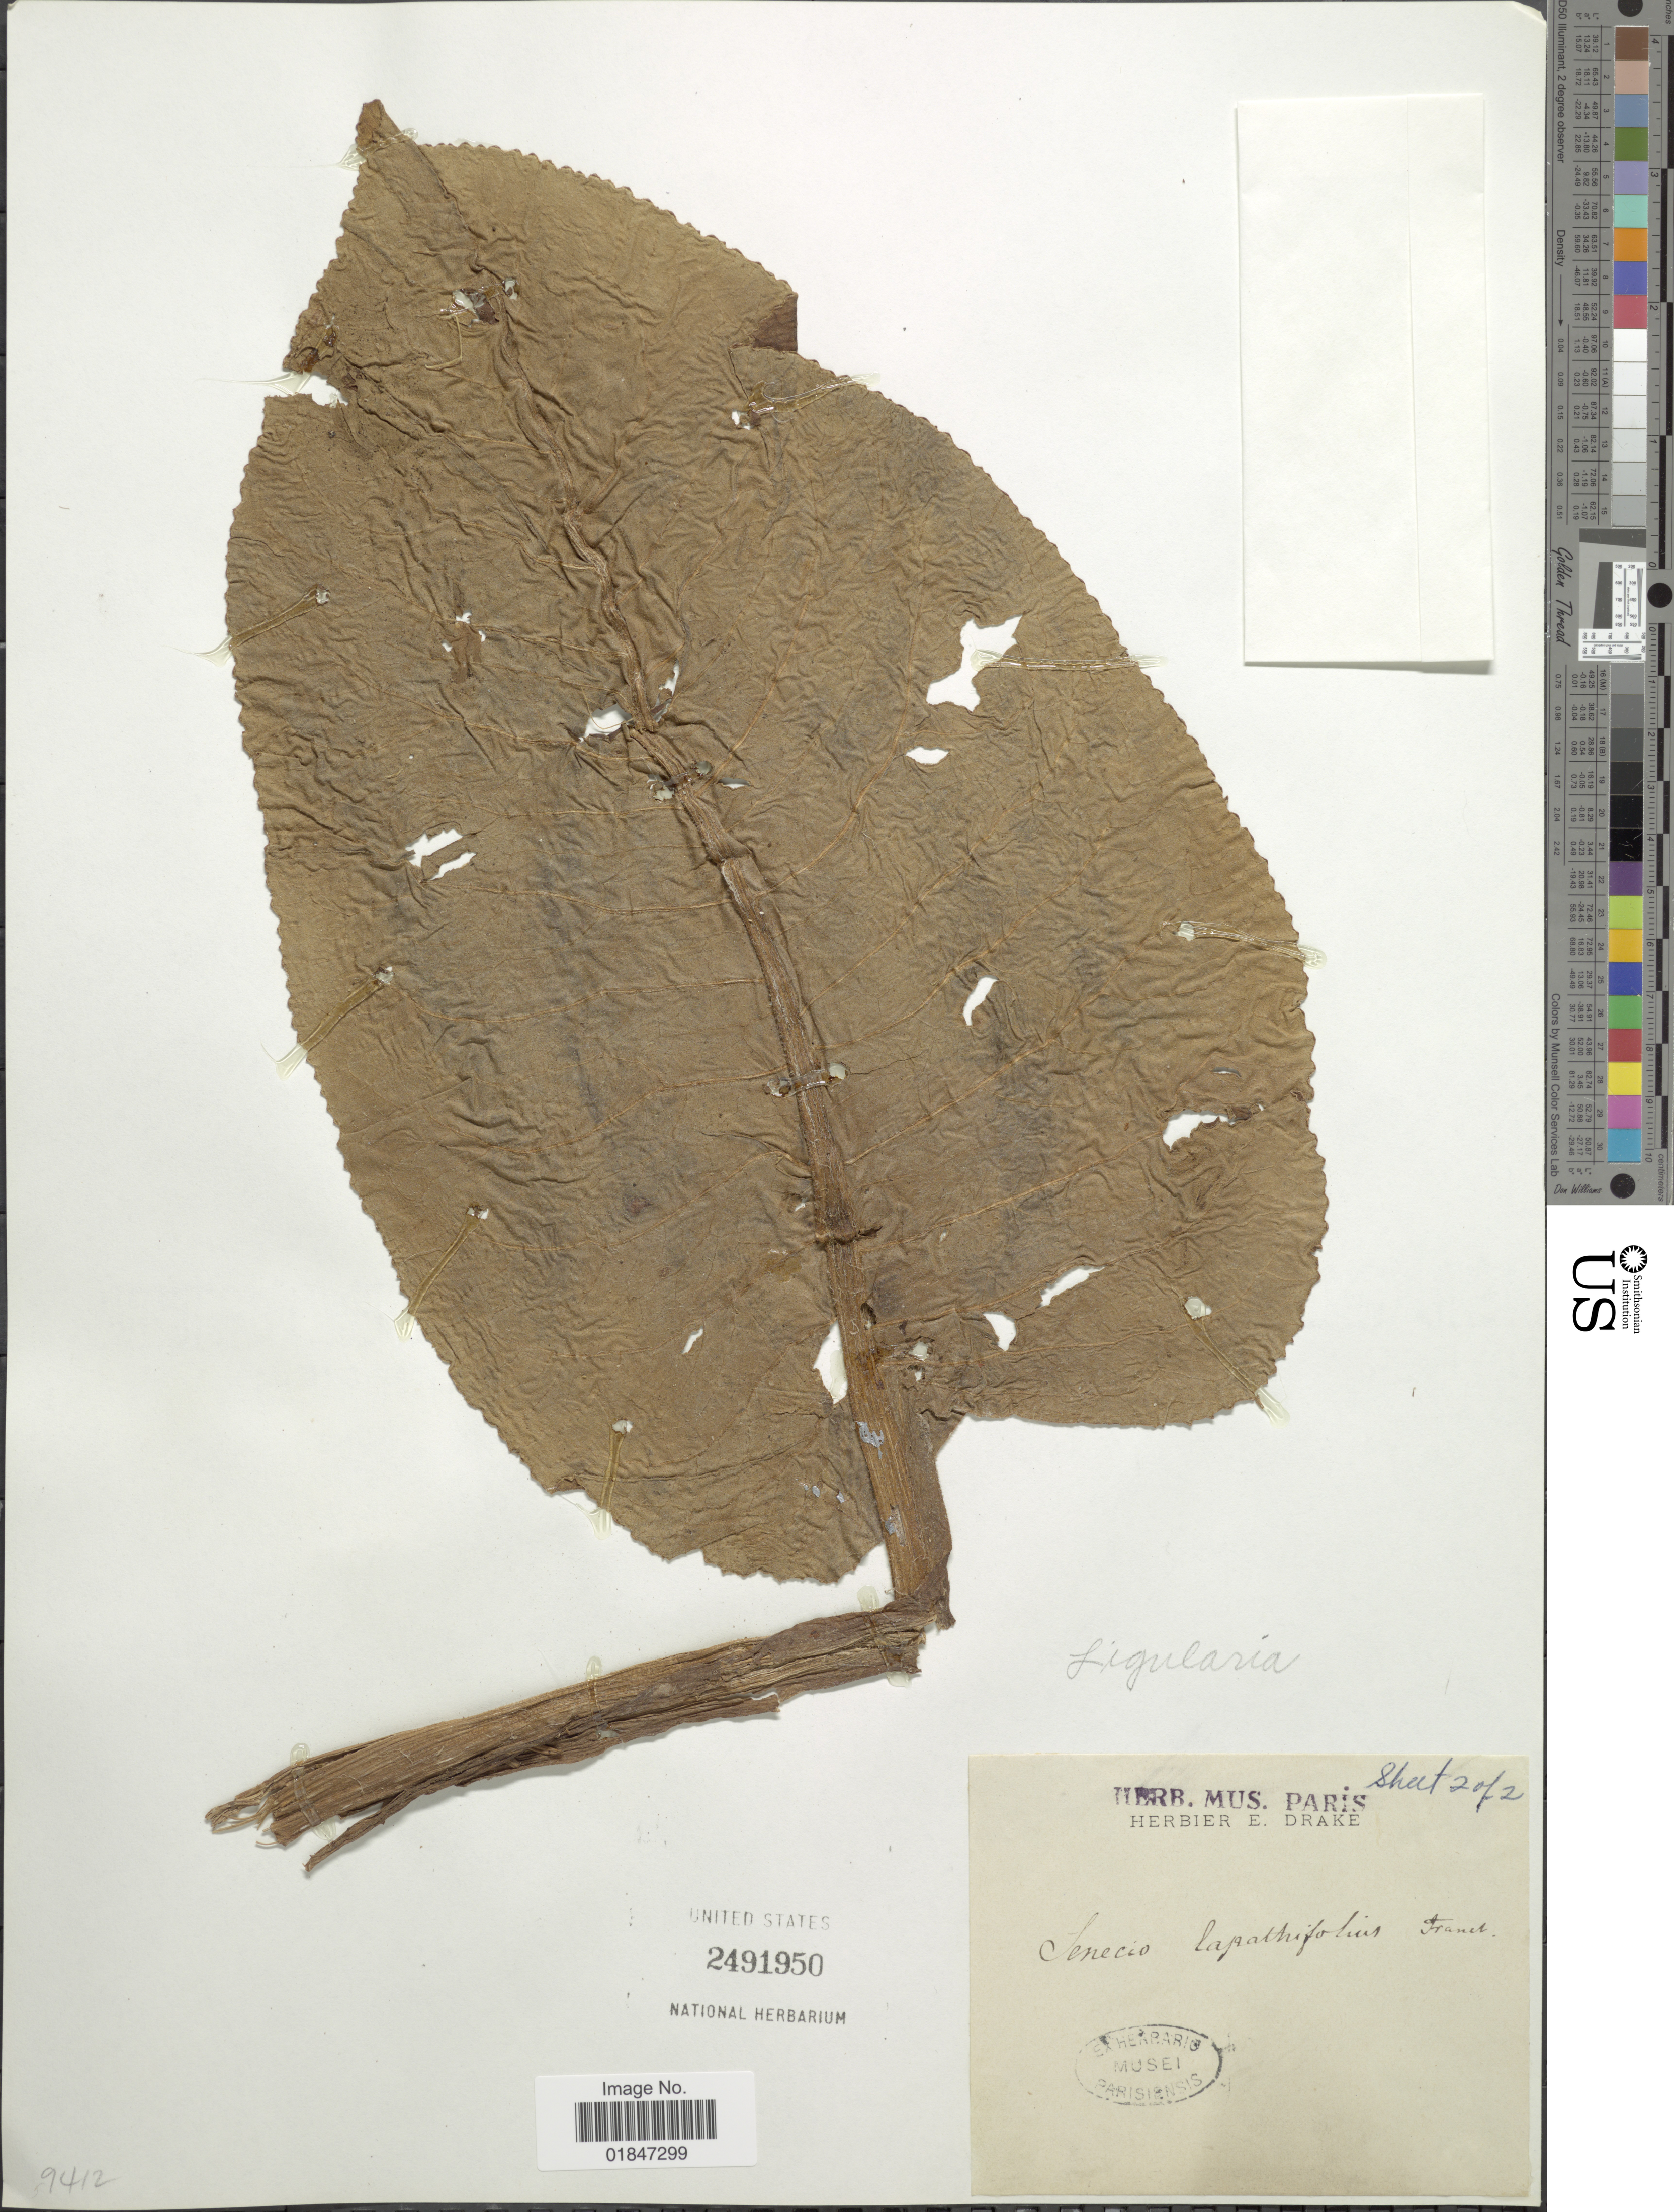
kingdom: Plantae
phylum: Tracheophyta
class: Magnoliopsida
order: Asterales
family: Asteraceae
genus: Ligularia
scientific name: Ligularia lapathifolia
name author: (Franch.) Hand.-Mazz.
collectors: ex herb. E. Drake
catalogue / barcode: US 2491950